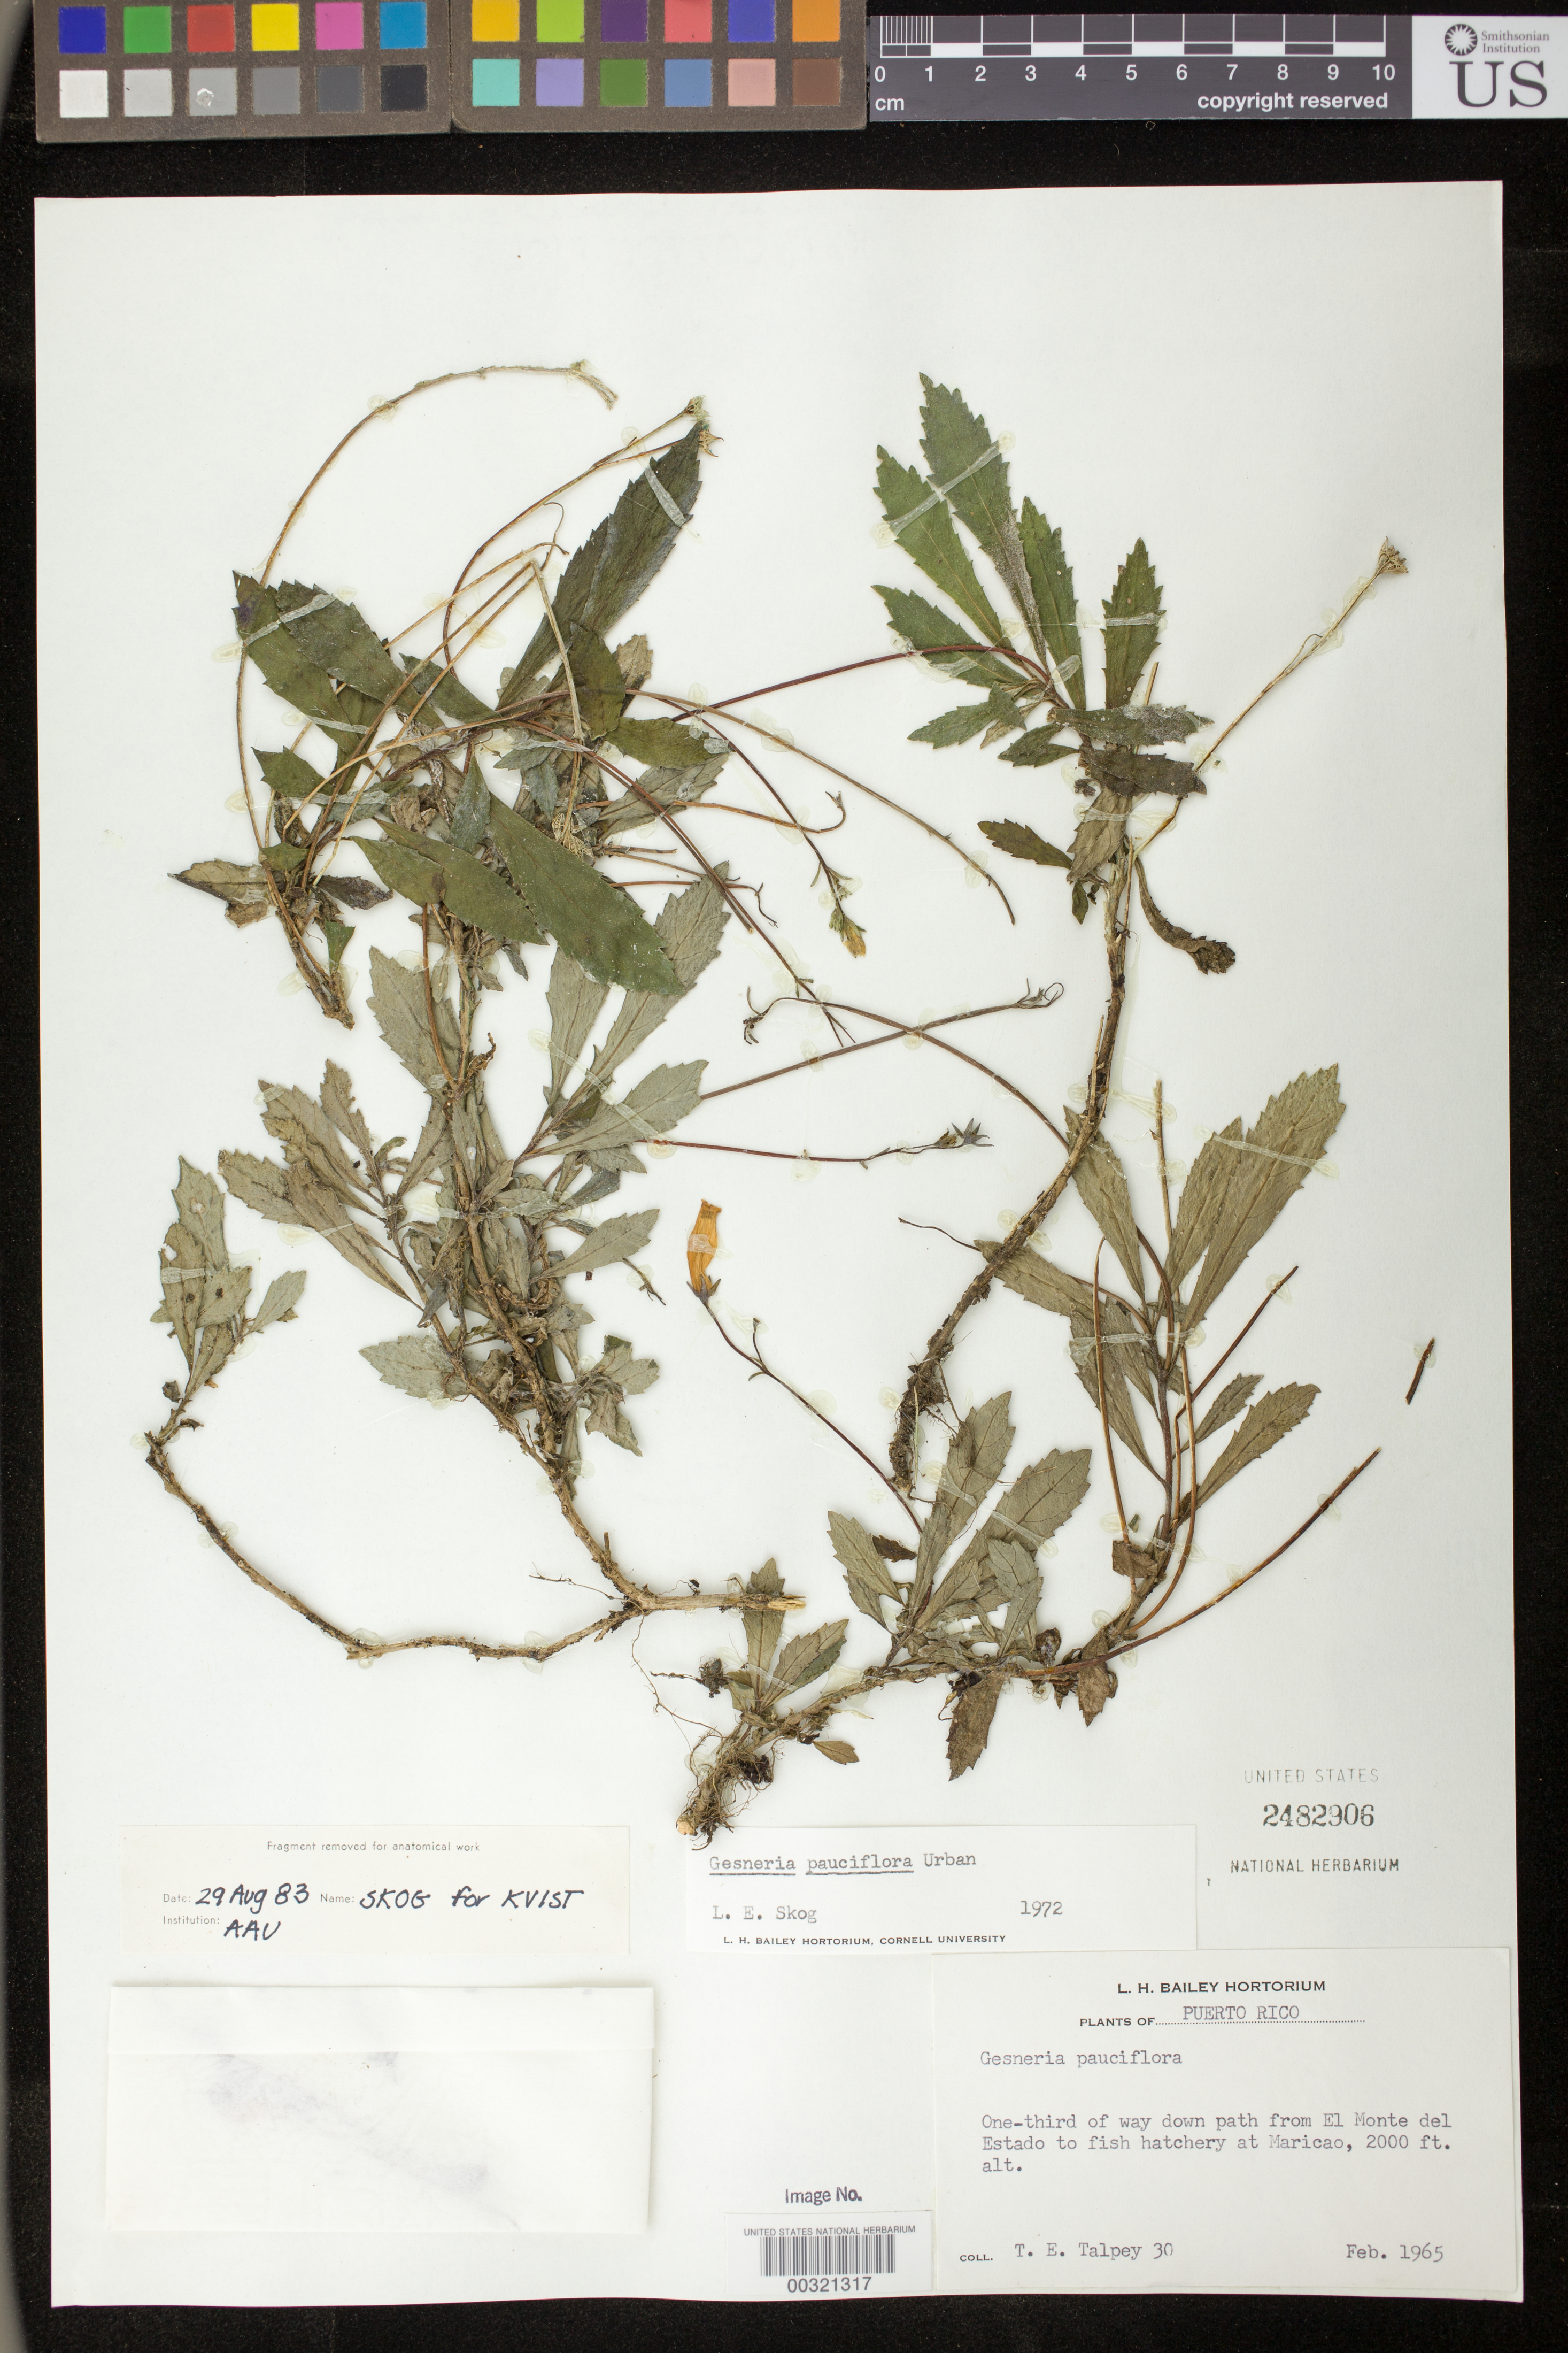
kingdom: Plantae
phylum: Tracheophyta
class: Magnoliopsida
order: Lamiales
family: Gesneriaceae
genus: Gesneria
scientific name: Gesneria pauciflora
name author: Urb.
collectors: T. Talpey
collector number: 30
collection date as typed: Feb 1965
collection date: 1965-02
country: Puerto Rico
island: Puerto Rico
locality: One-third of way down path from El Monte del Estado to fish hatchery at Maricao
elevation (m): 610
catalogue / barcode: US 2482906